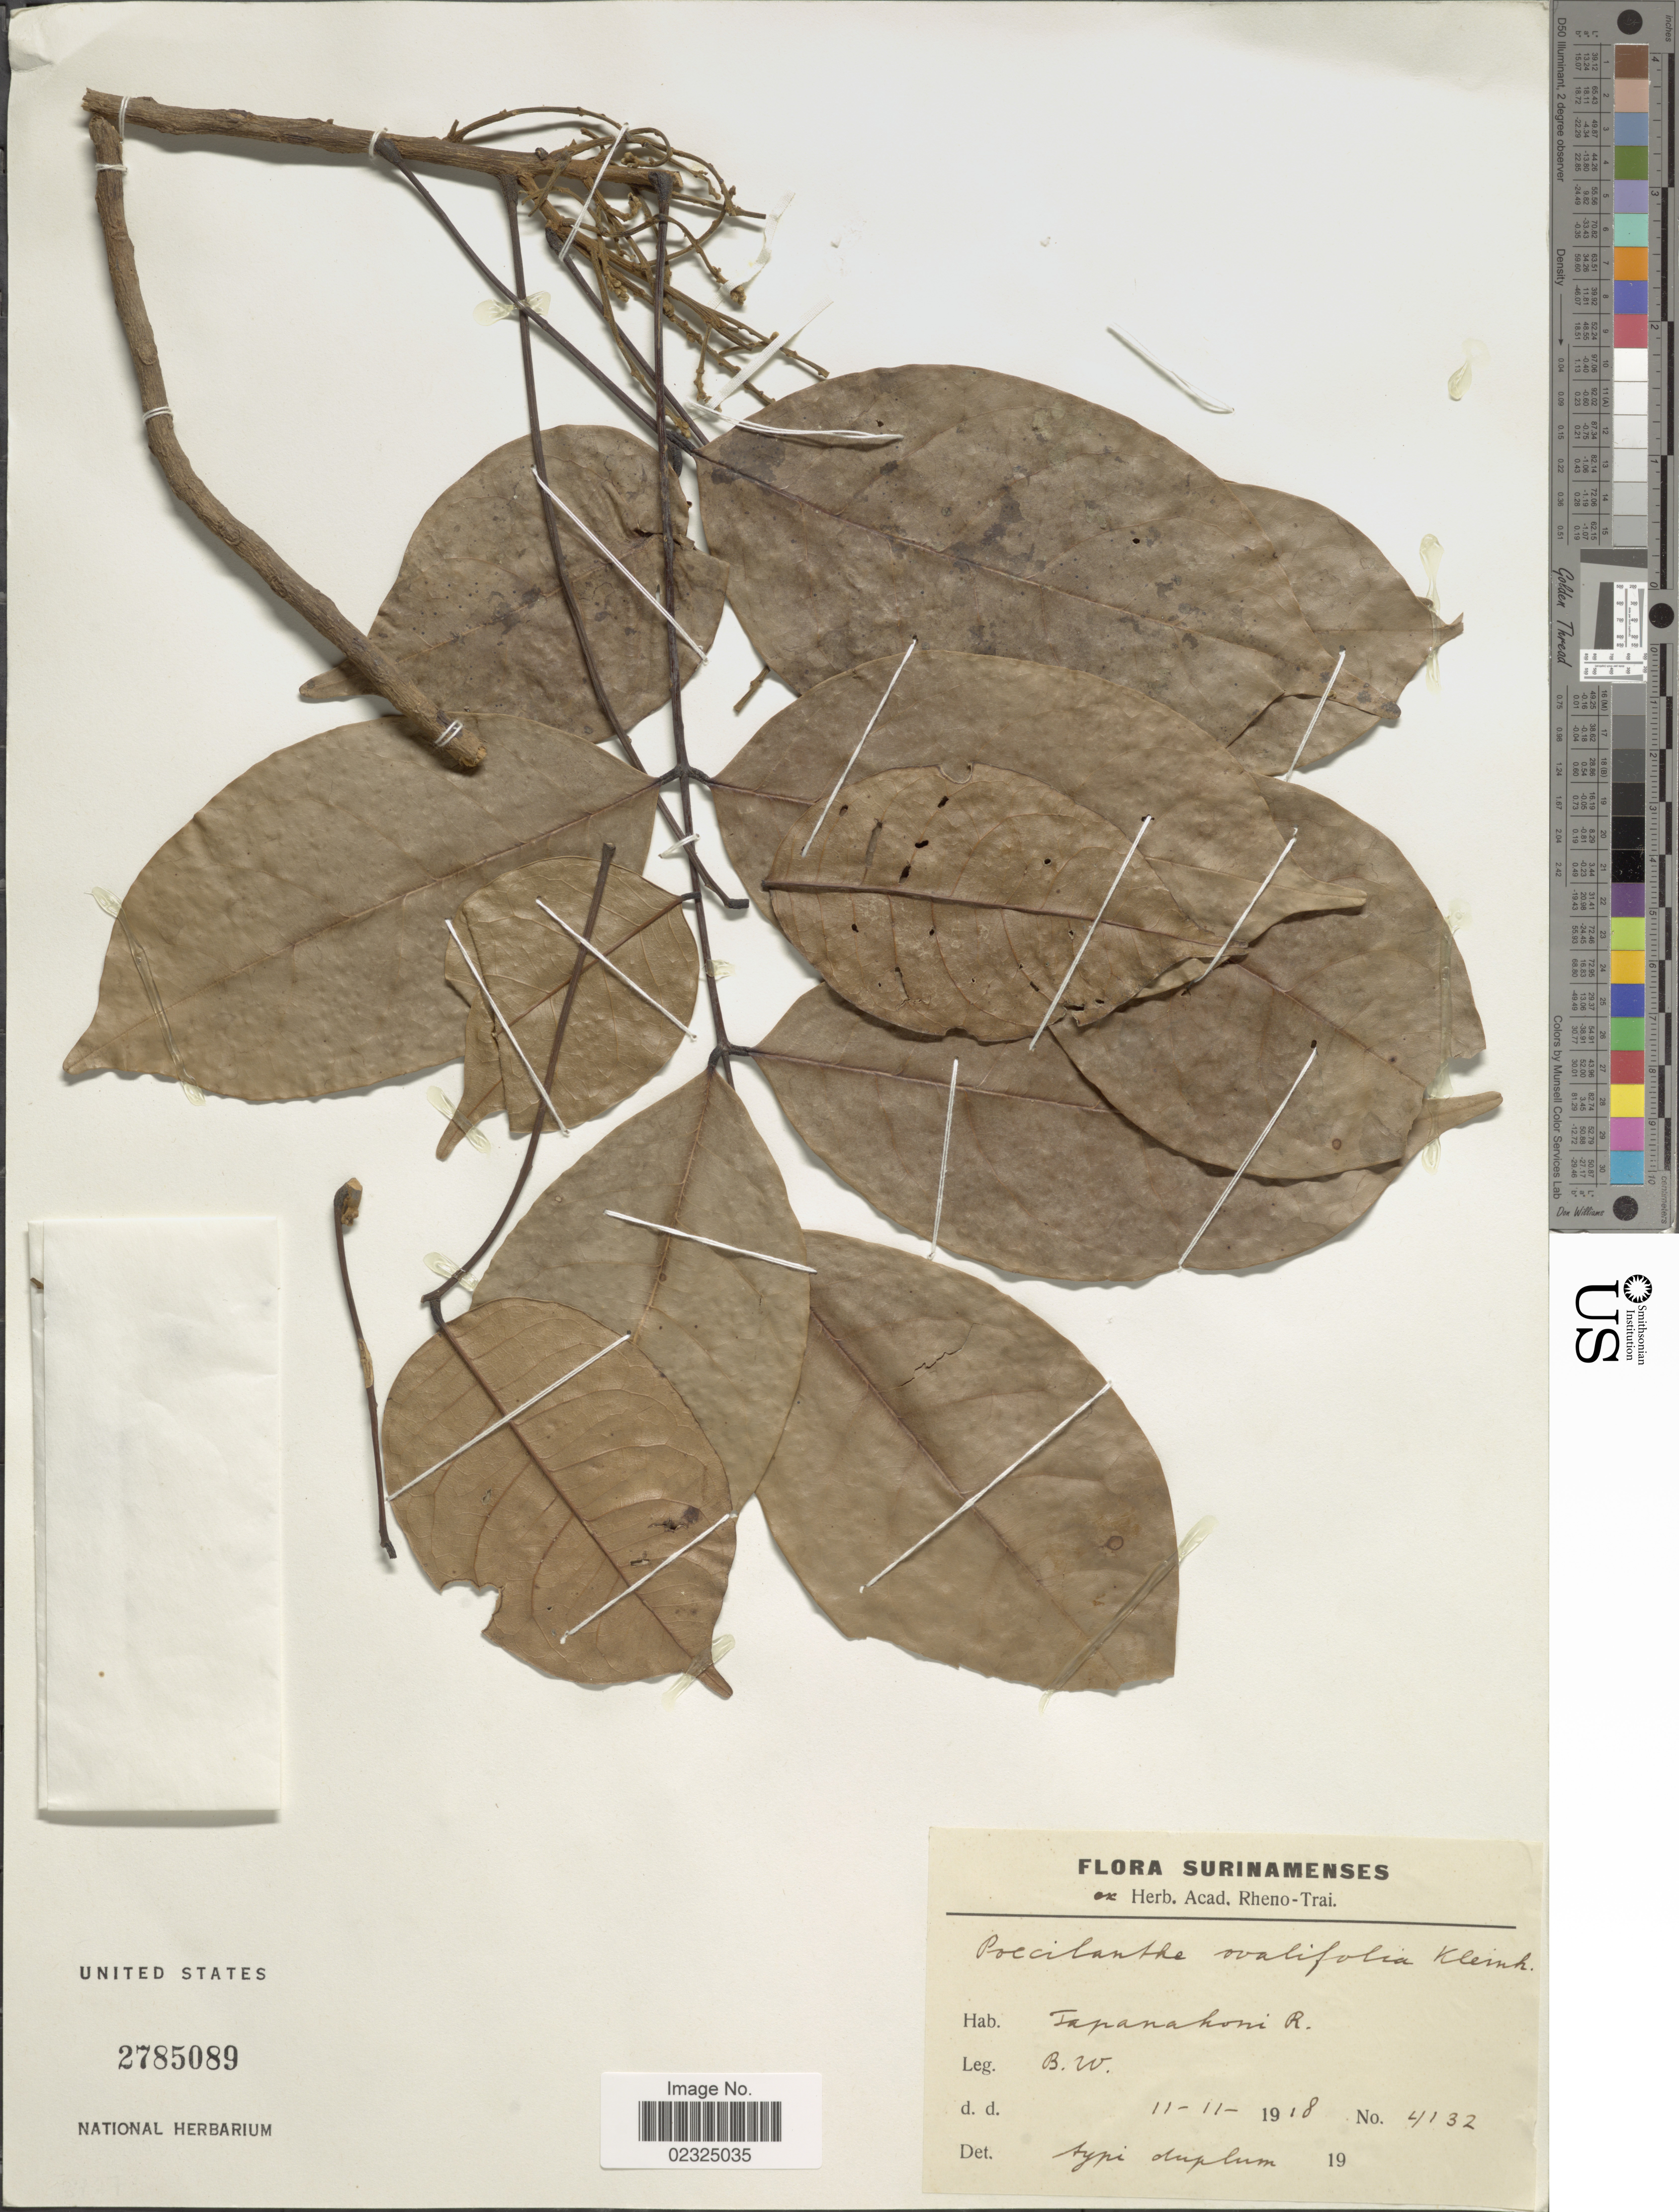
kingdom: Plantae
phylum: Tracheophyta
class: Magnoliopsida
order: Fabales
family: Fabaceae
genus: Poecilanthe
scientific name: Poecilanthe ovalifolia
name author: Kleinhoonte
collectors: B. W.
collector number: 4132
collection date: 1918-11-11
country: Suriname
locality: Tapanahoni R., Surinamenses.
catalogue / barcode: US 2785089